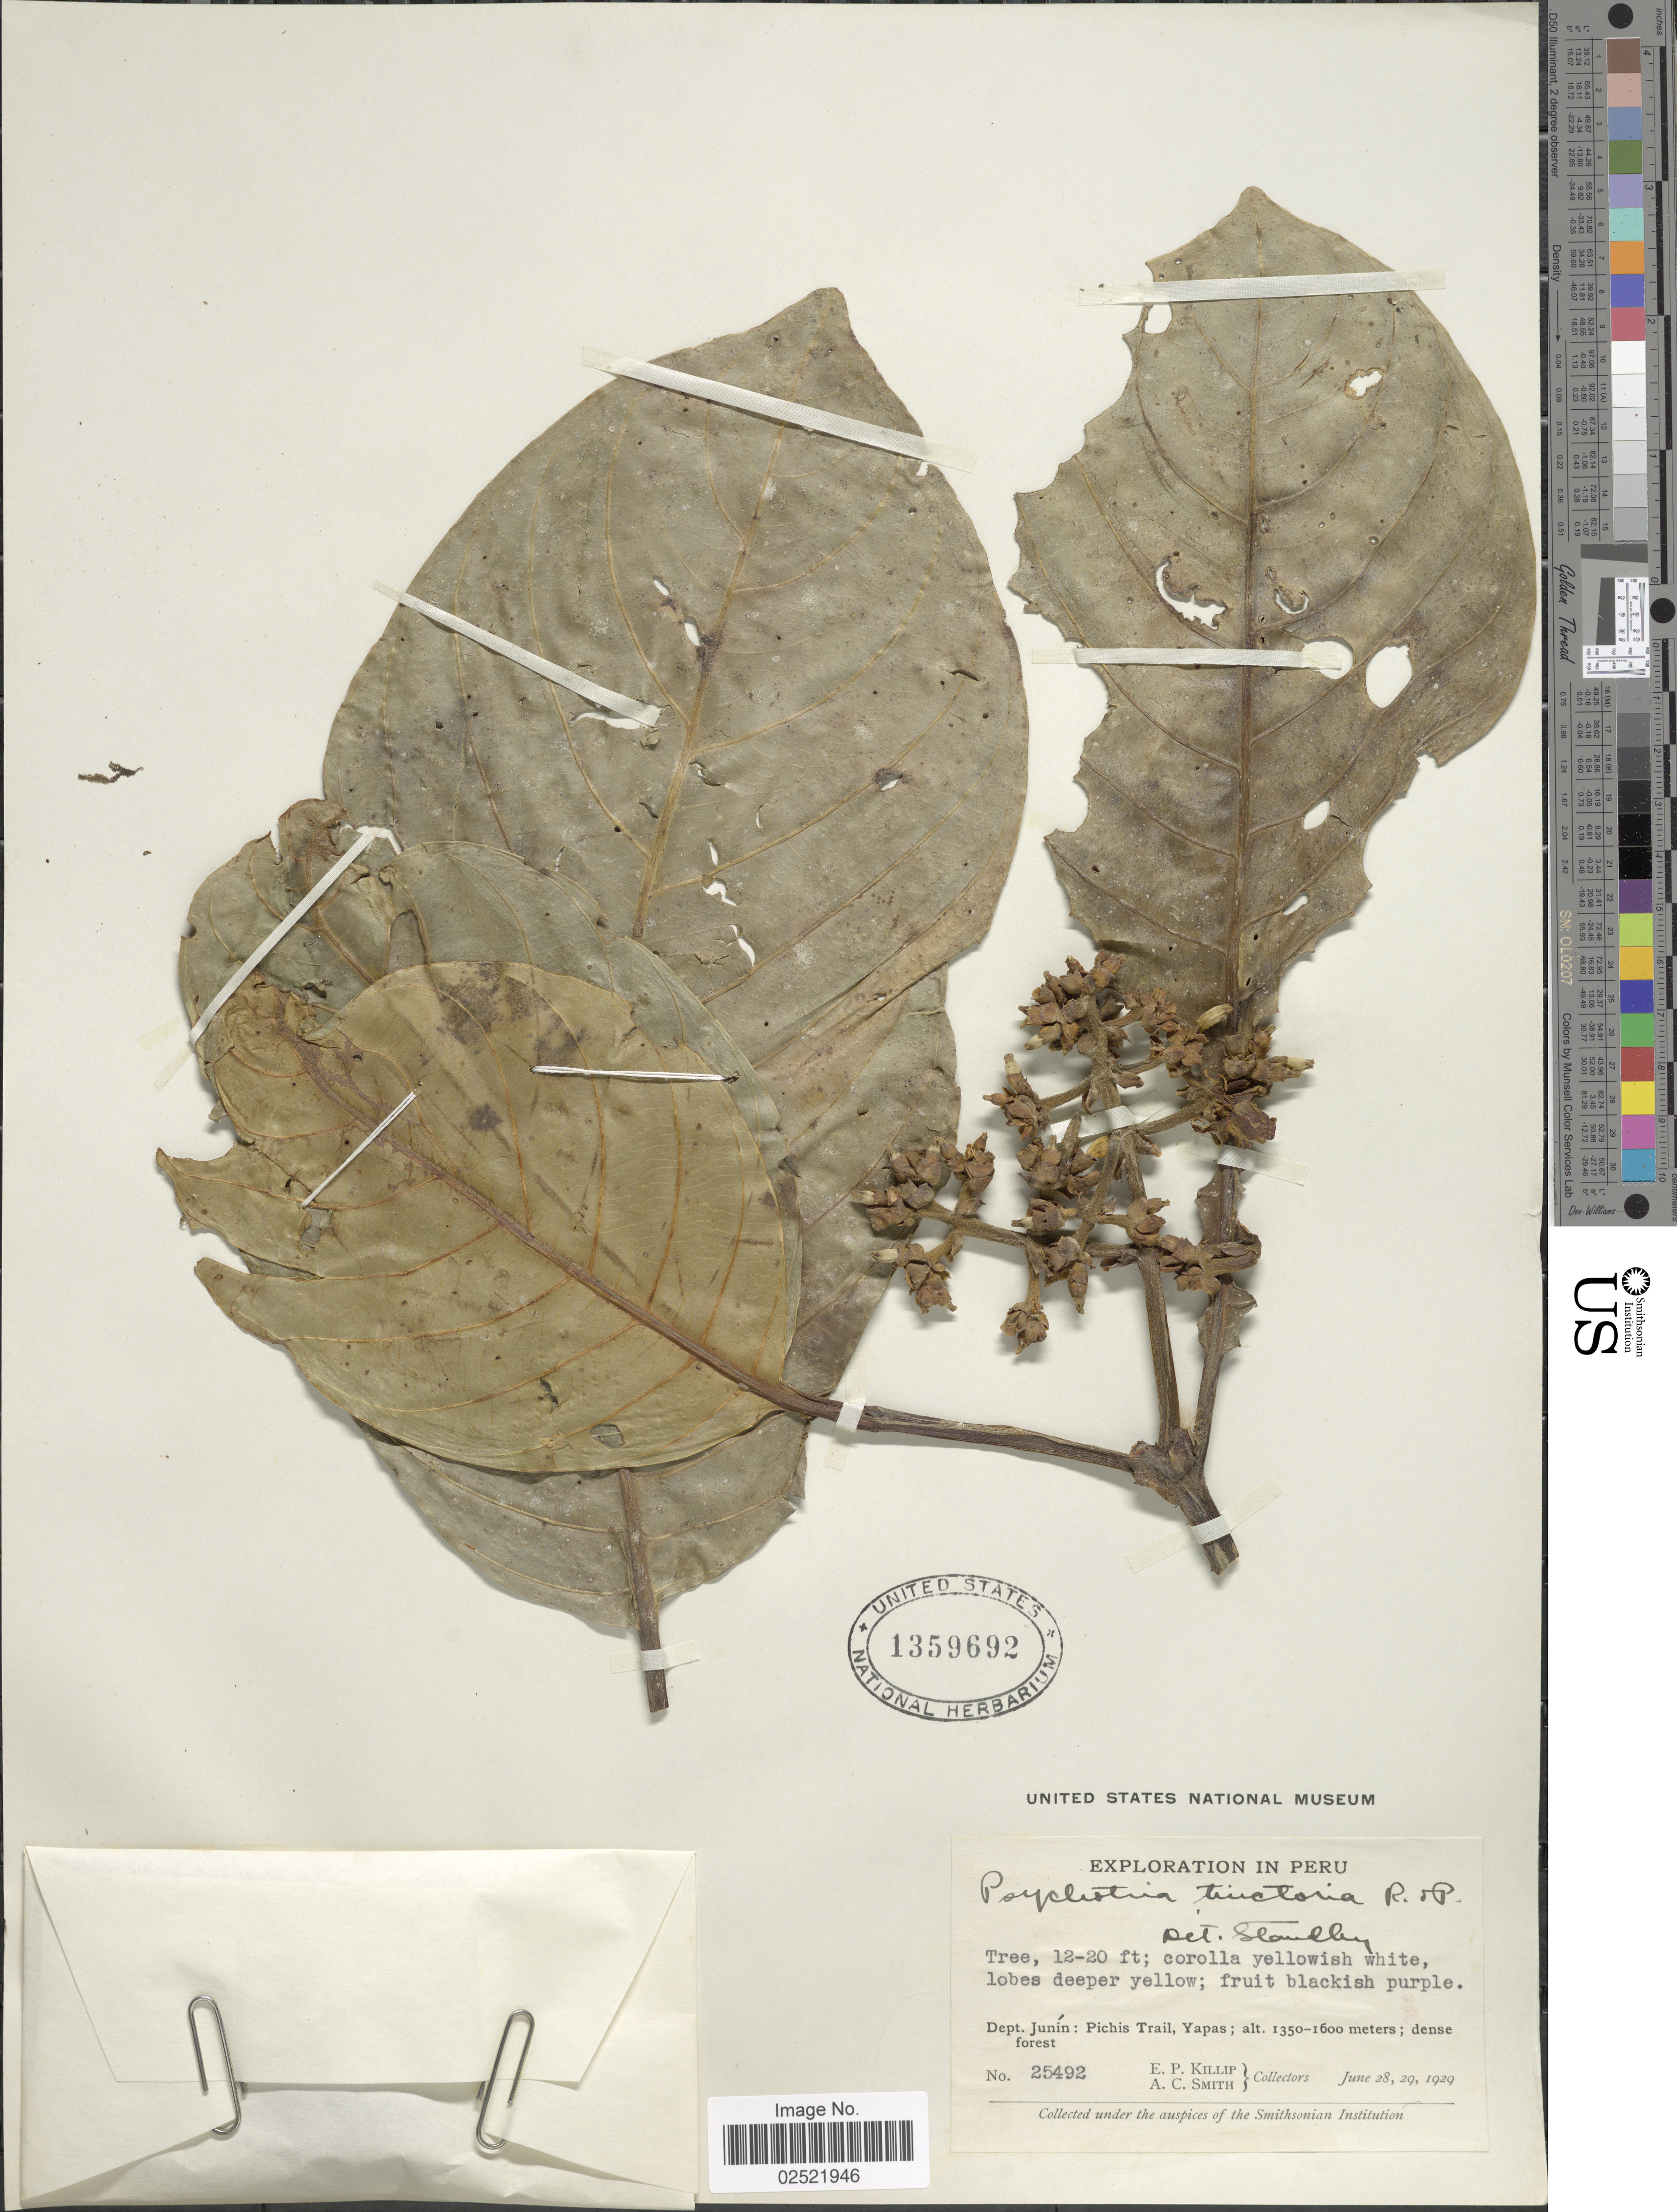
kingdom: Plantae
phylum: Tracheophyta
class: Magnoliopsida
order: Gentianales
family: Rubiaceae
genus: Psychotria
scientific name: Psychotria tinctoria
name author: Ruiz & Pav.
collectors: E. P. Killip & A. C. Smith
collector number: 25492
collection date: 1929-06-28/1929-06-29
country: Peru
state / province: Junín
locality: Pichis Trail, Yapas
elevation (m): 1350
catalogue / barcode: US 1359692